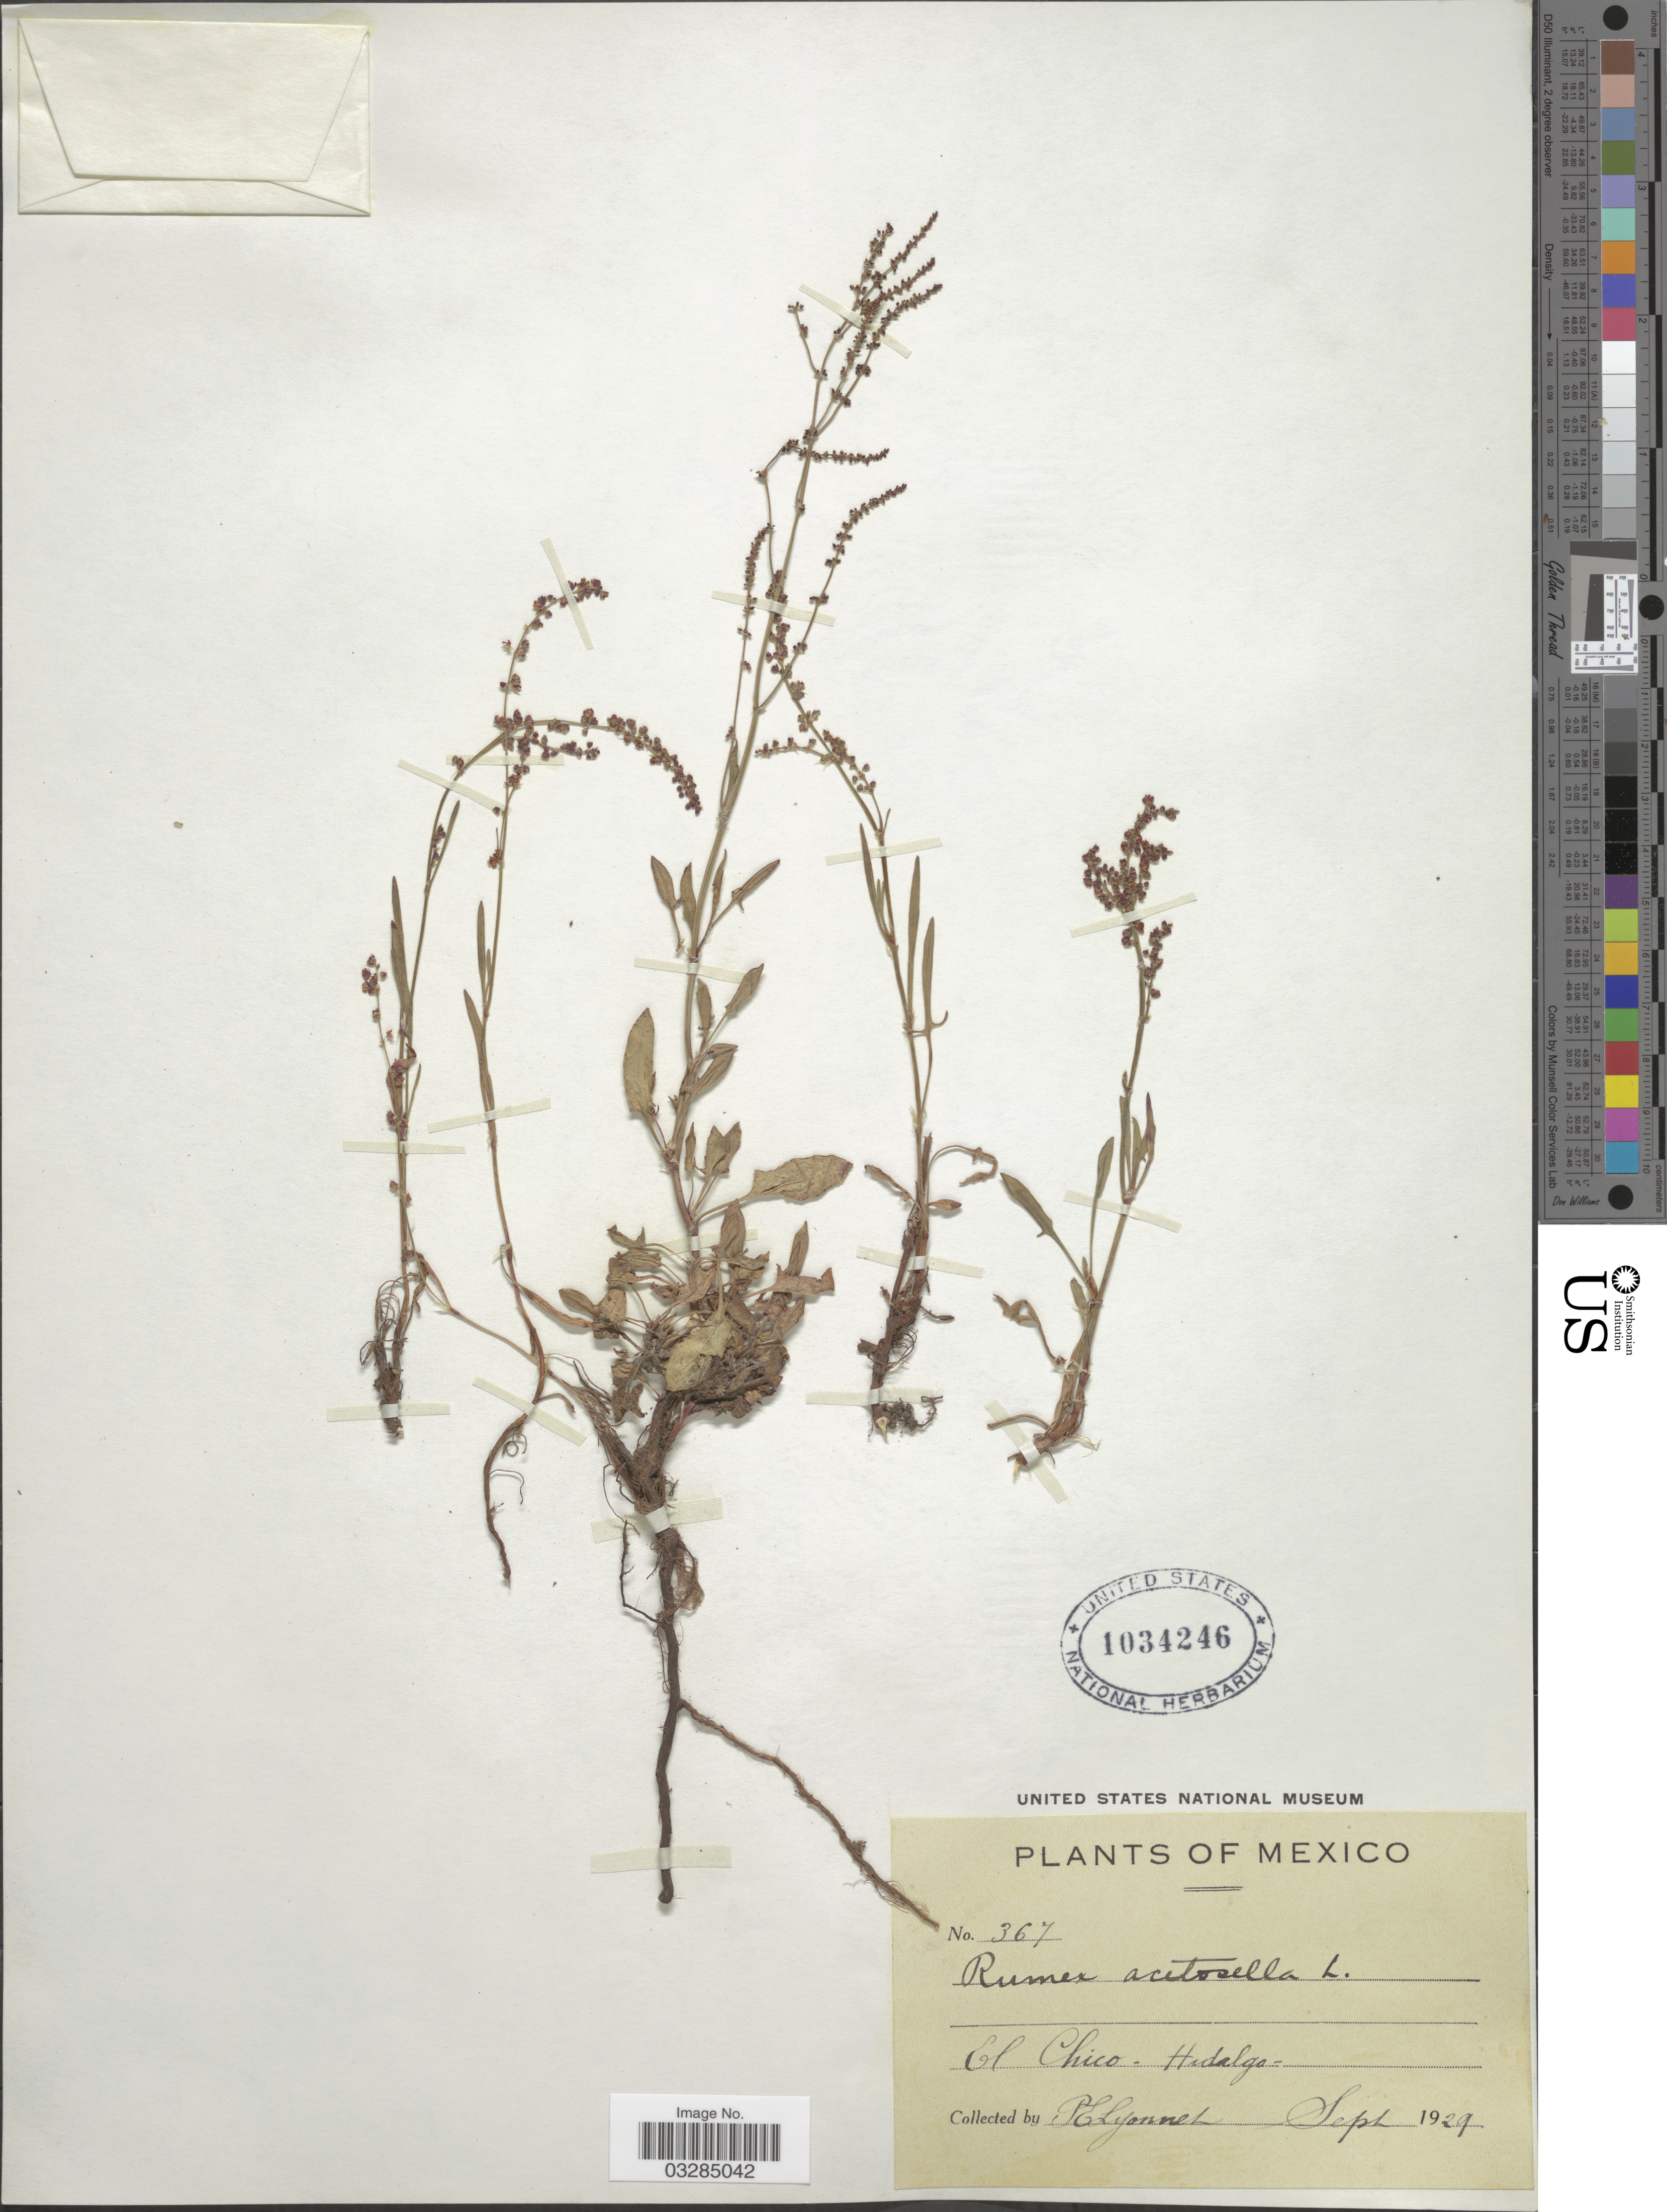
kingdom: Plantae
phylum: Tracheophyta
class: Magnoliopsida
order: Caryophyllales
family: Polygonaceae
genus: Rumex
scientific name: Rumex acetosella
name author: L.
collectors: P. Lyonnet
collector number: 367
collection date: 1929-09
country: Mexico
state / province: Hidalgo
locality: El Chico.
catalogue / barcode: US 1034246